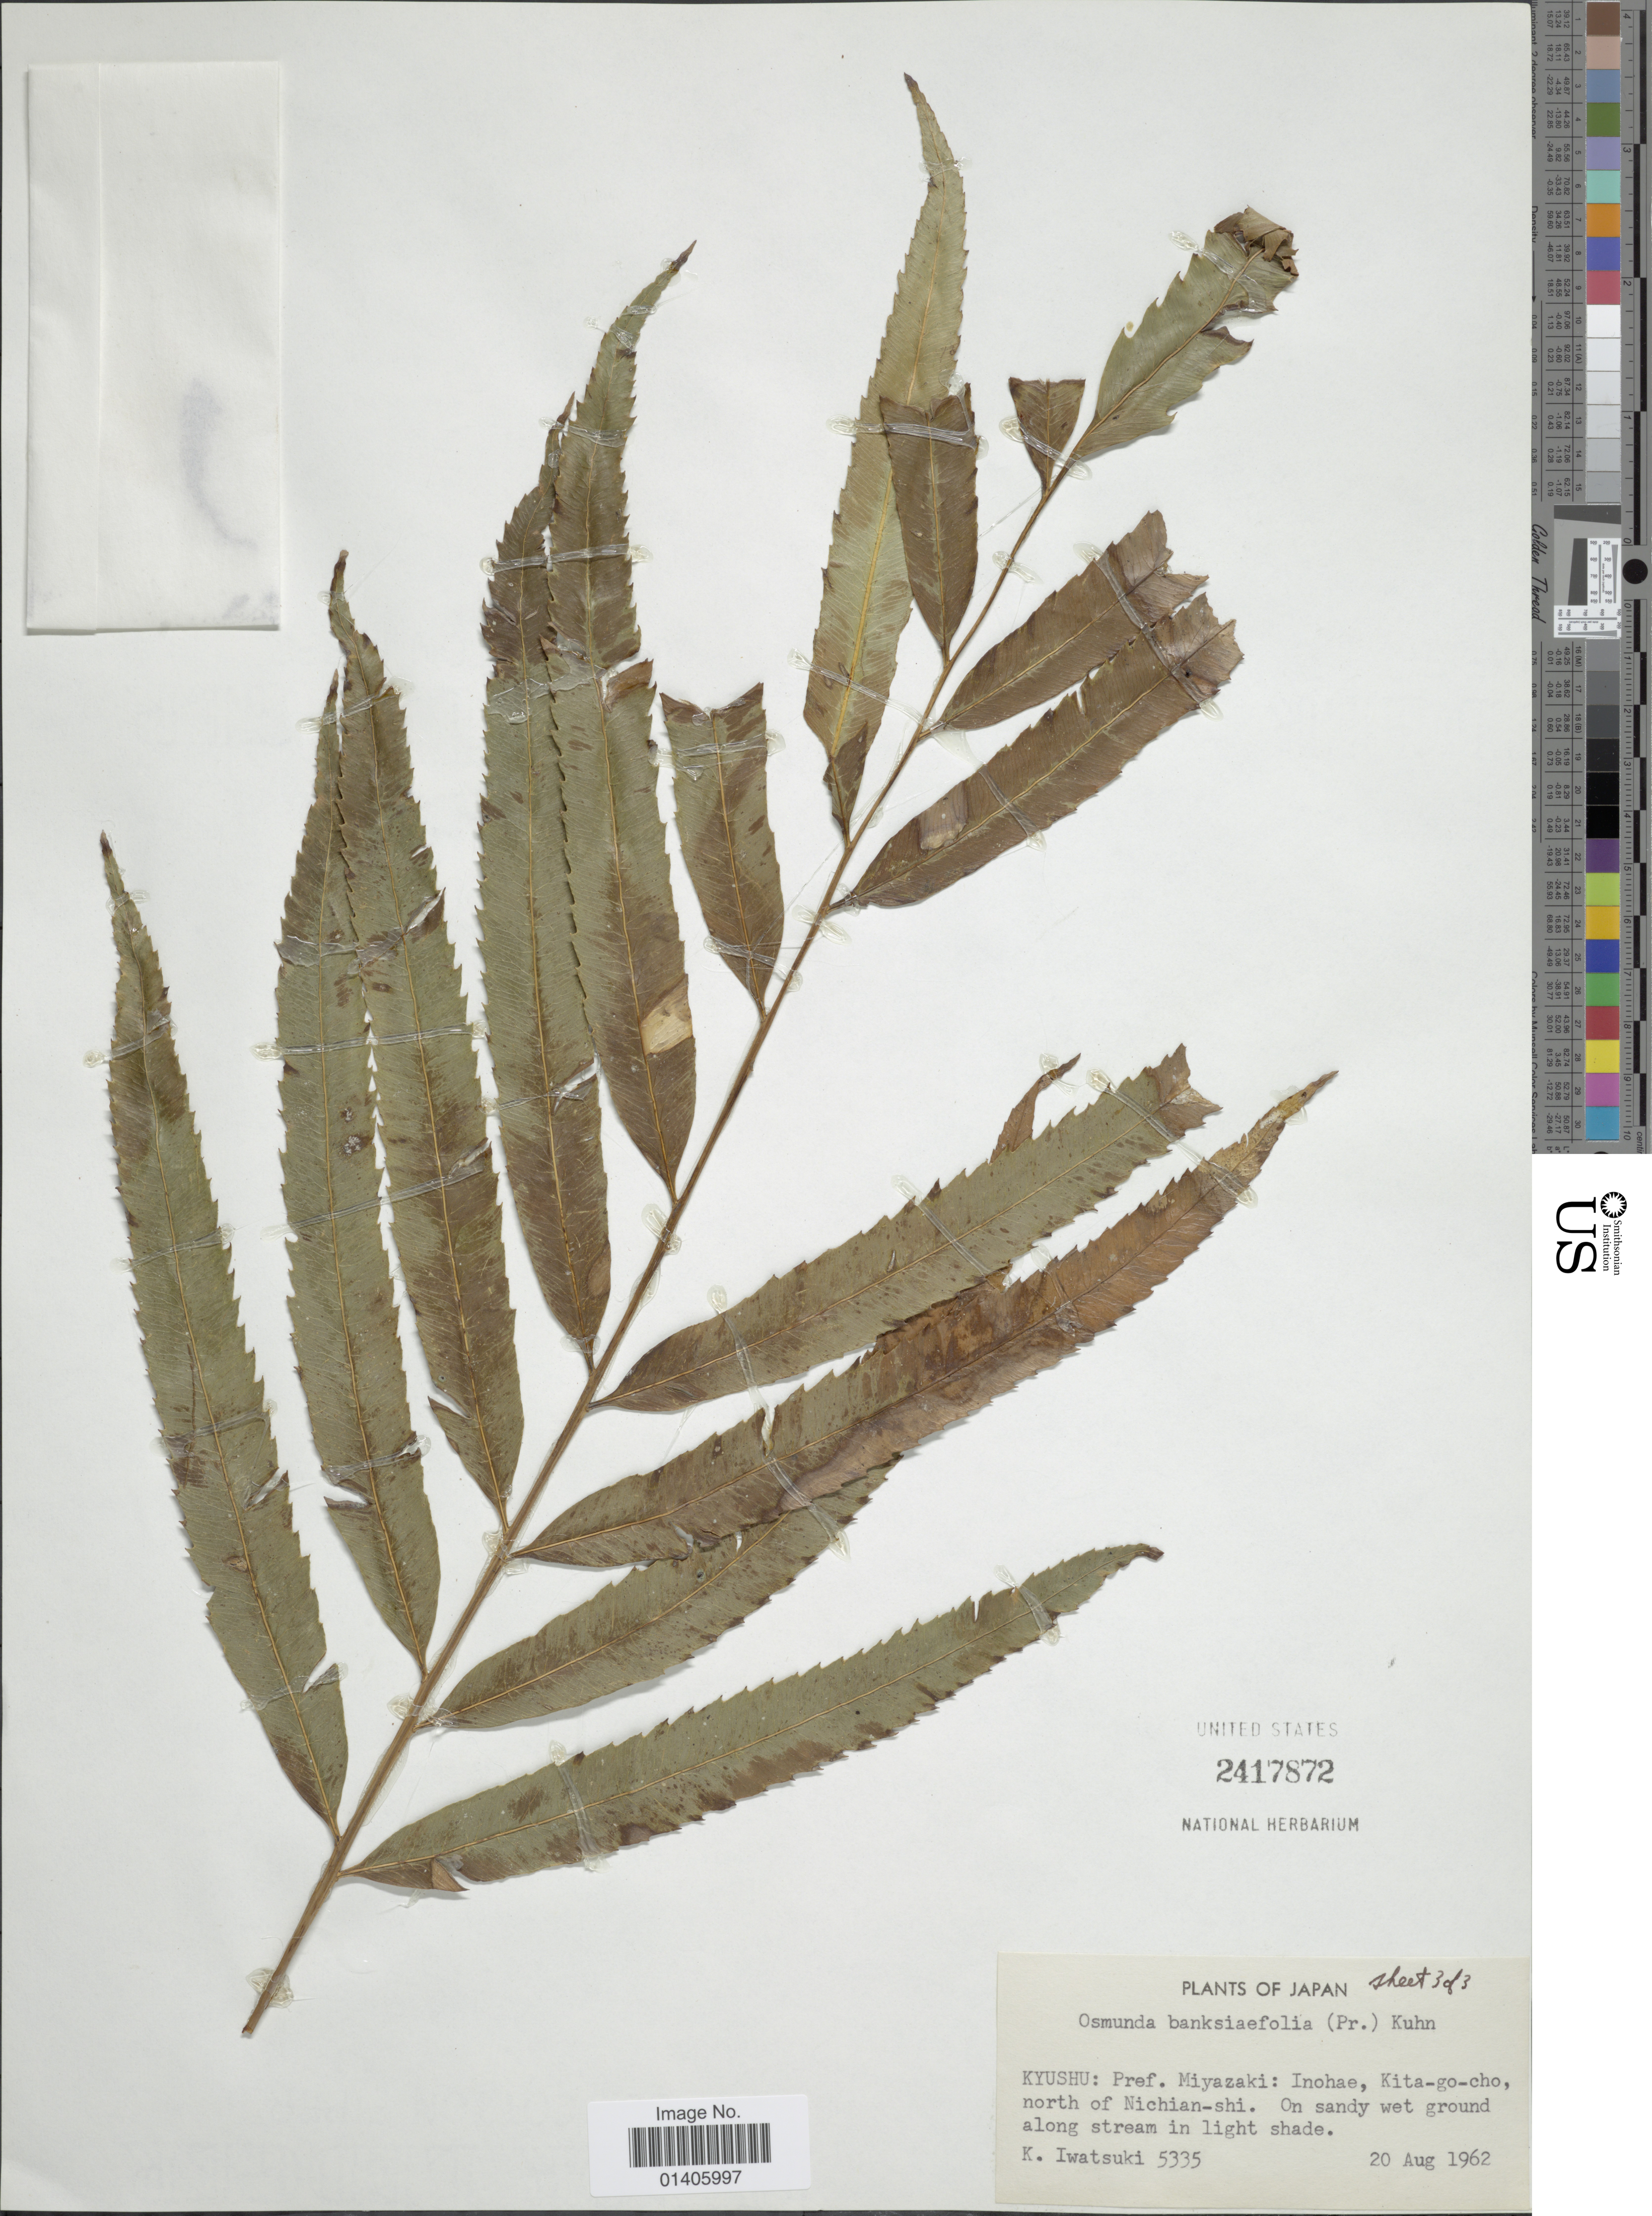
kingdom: Plantae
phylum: Tracheophyta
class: Polypodiopsida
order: Osmundales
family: Osmundaceae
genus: Osmunda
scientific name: Osmunda banksiifolia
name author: (C. Presl) Kuhn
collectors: K. Iwatsuki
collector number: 5335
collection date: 1962-08-20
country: Japan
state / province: Miyazaki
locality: Kyushu: Pref Miyazaki: Inohae, Kita-go-cho, north of Nichian-shi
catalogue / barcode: US 2417872